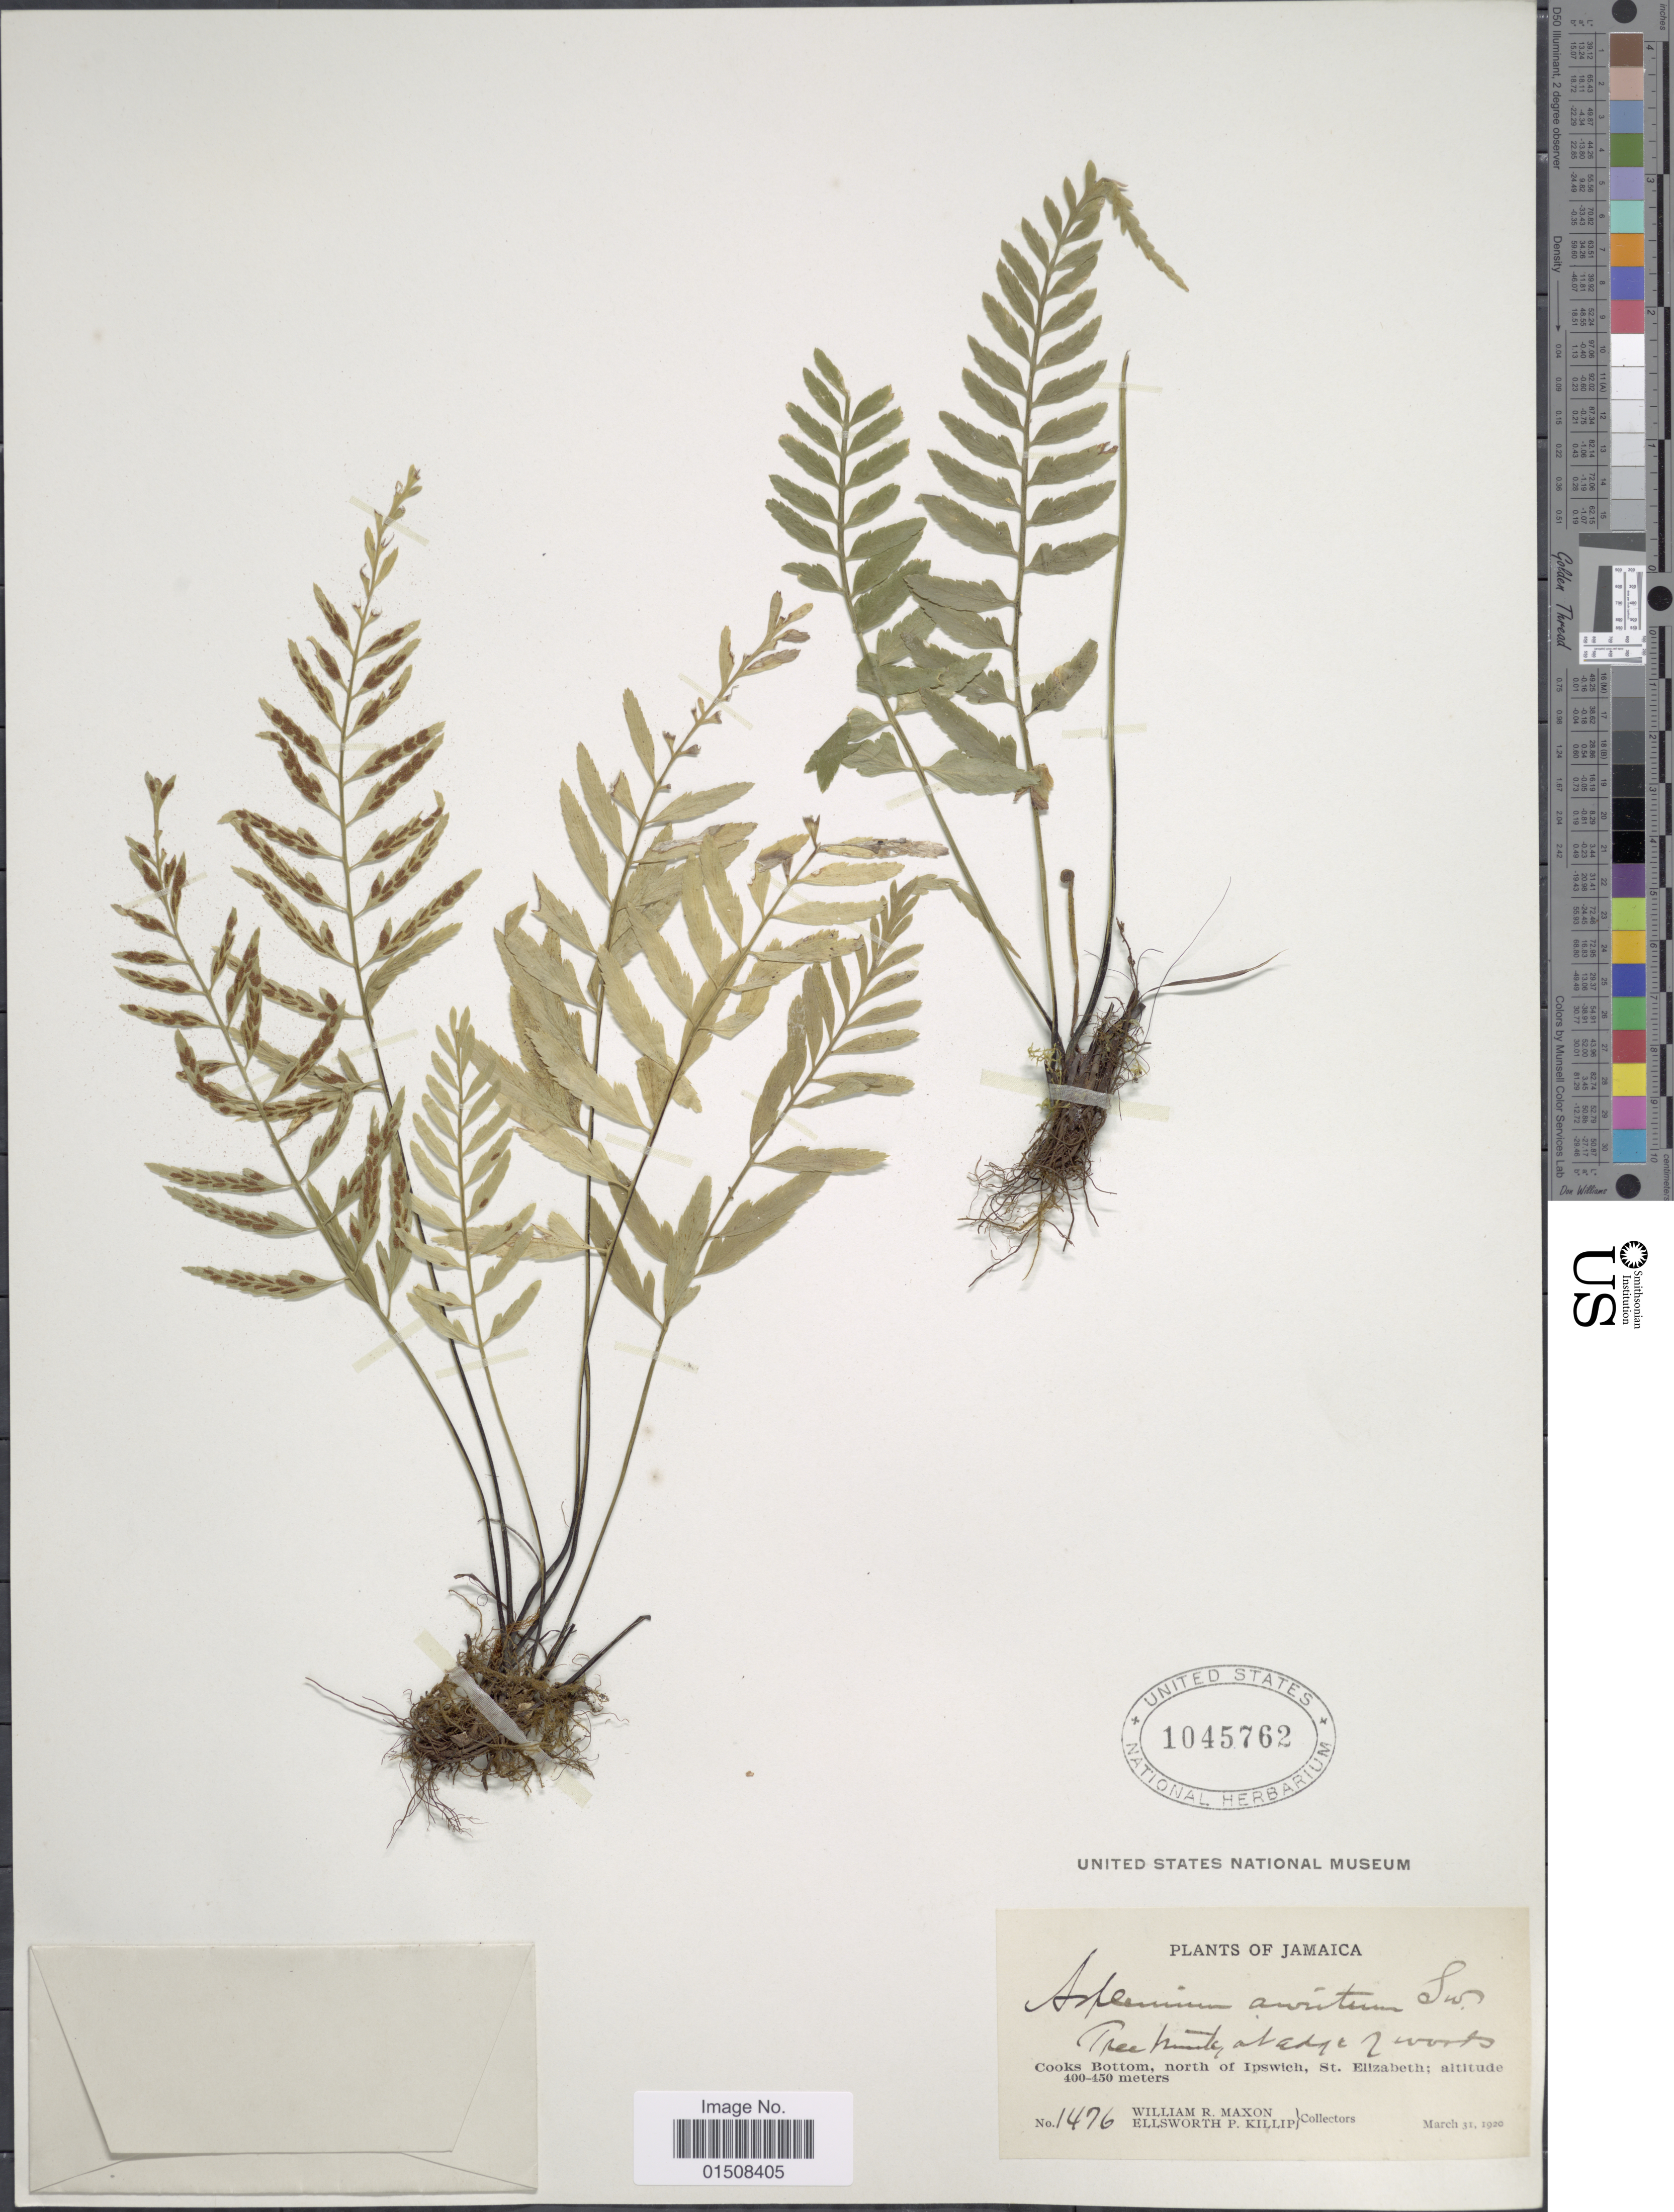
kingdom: Plantae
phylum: Tracheophyta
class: Polypodiopsida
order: Polypodiales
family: Aspleniaceae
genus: Asplenium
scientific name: Asplenium auritum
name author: Sw.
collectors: W. R. Maxon & E. P. Killip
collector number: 1476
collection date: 1920-03-31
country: Jamaica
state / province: Saint Elizabeth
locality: Cooks Bottom, north of Ipswich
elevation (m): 400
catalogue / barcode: US 1045762